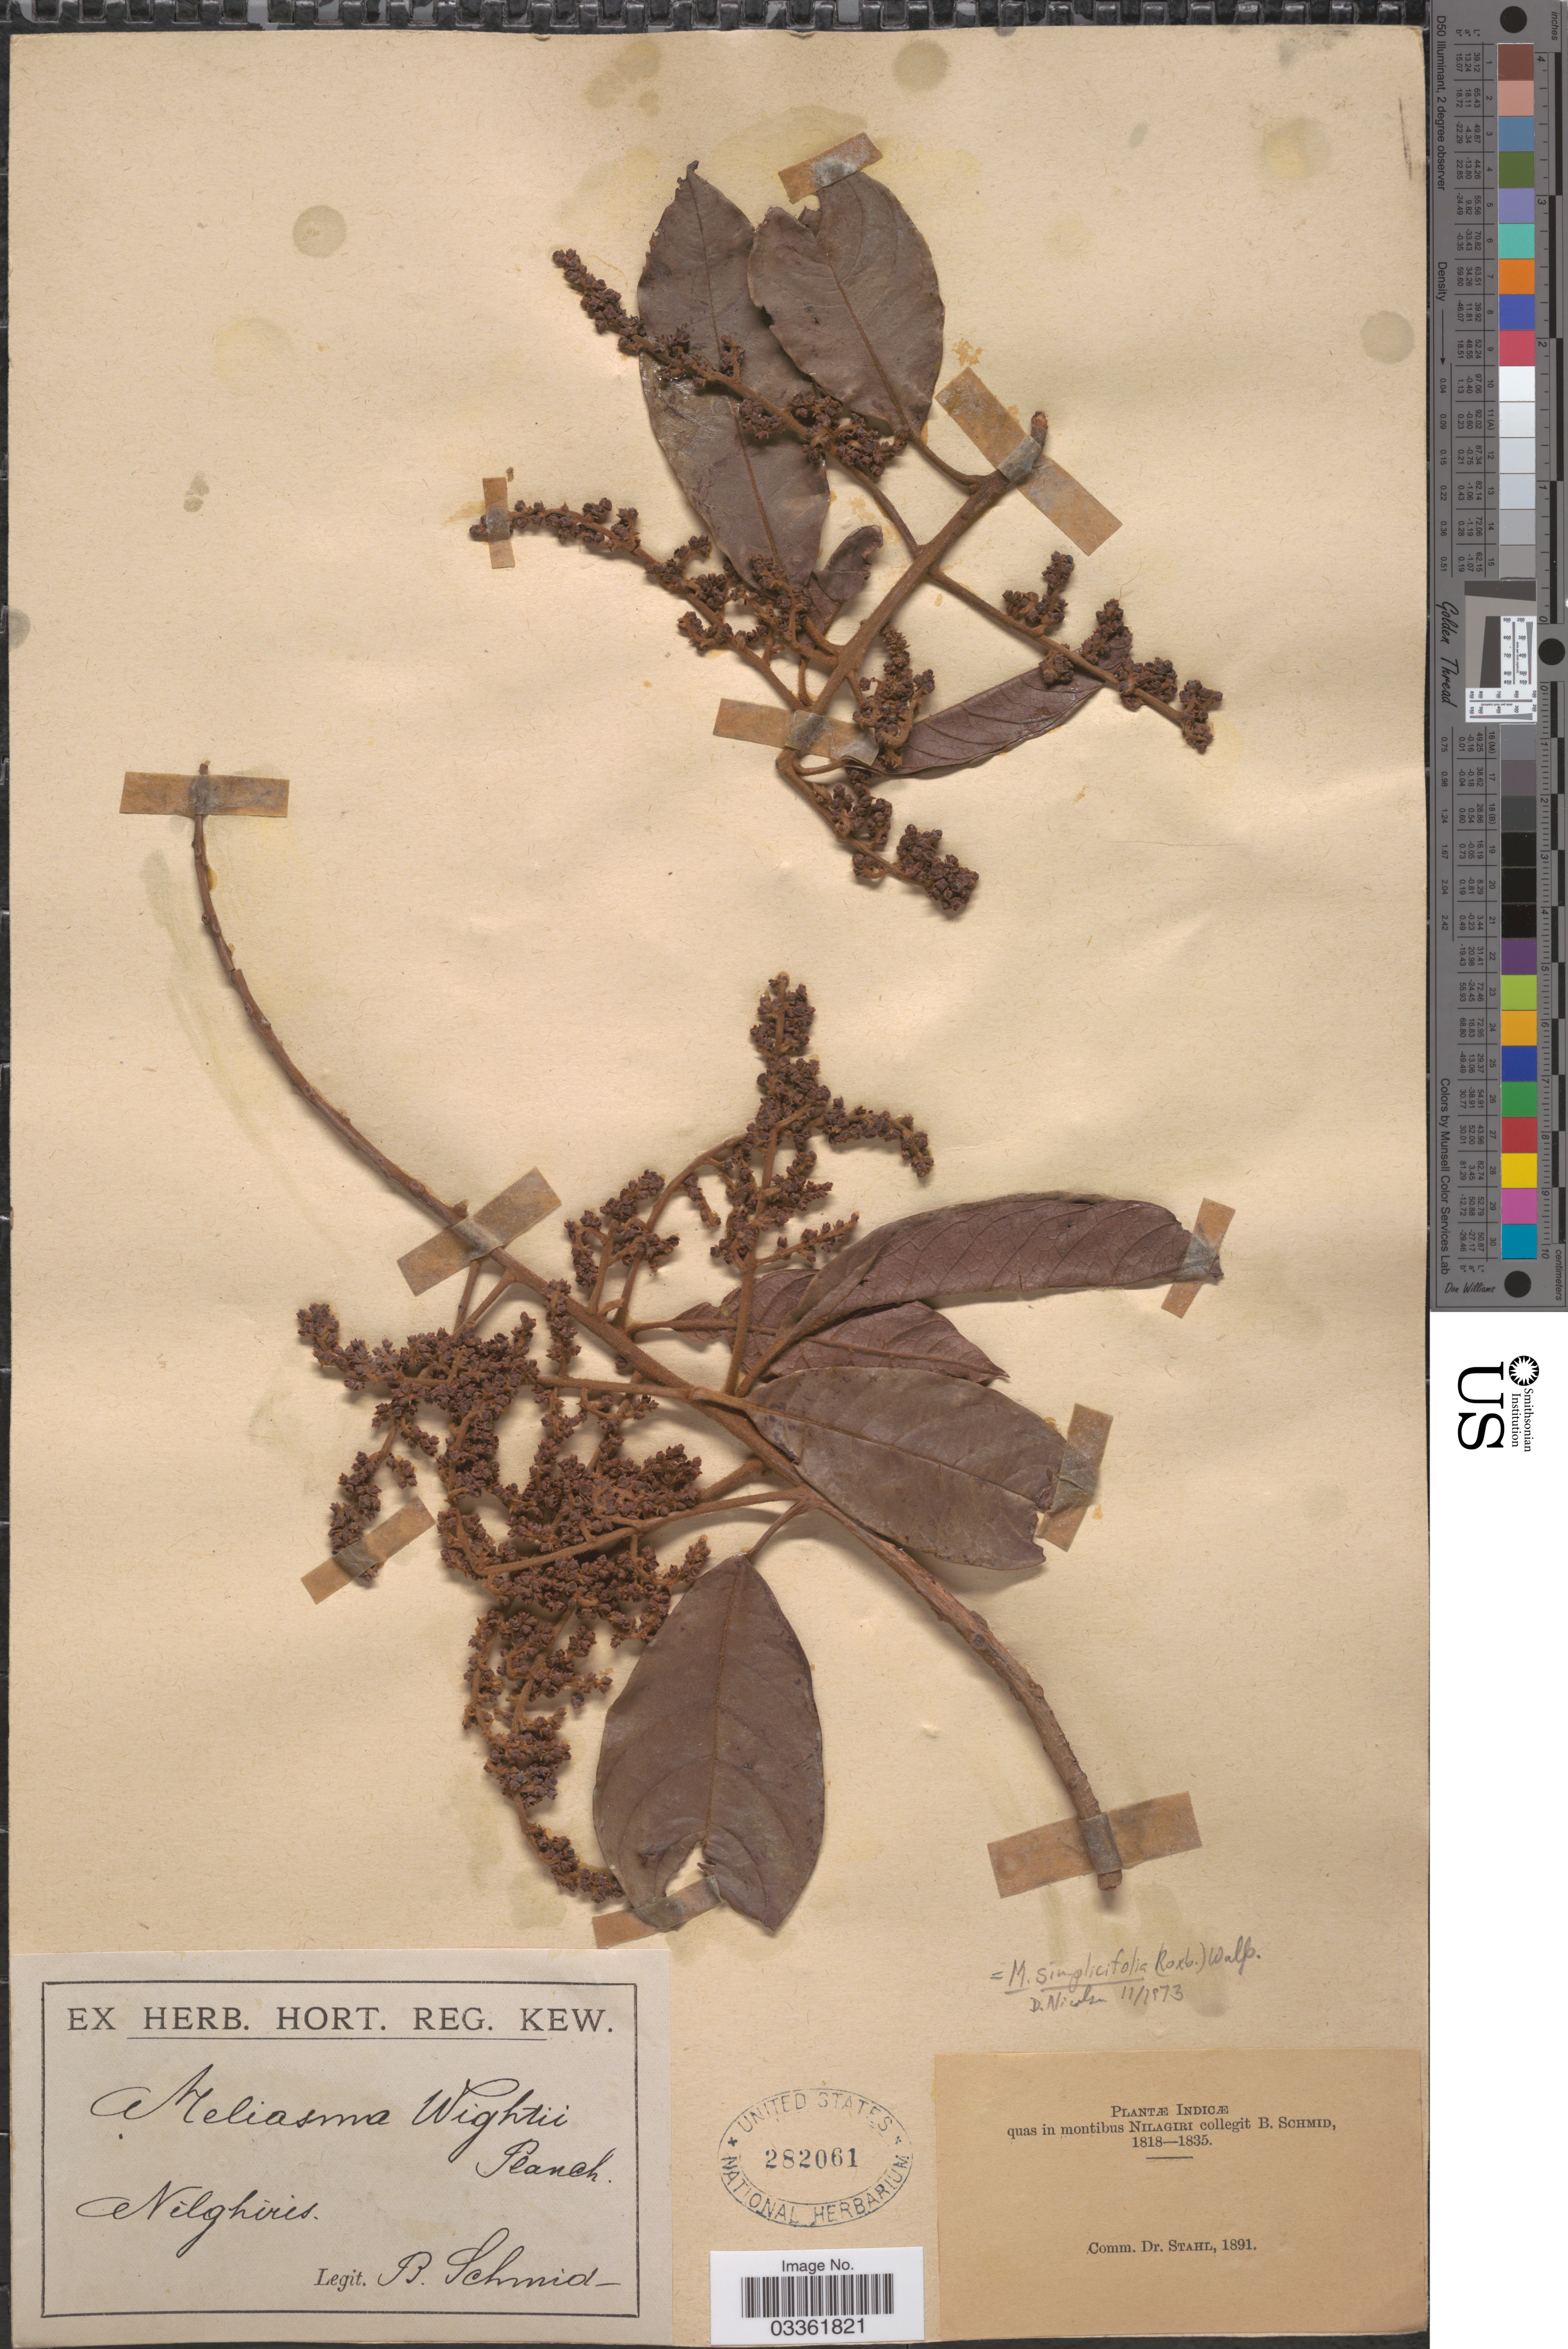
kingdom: Plantae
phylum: Tracheophyta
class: Magnoliopsida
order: Proteales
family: Sabiaceae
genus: Meliosma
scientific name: Meliosma simplicifolia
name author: (Roxb.) Walp.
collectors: B. Schmid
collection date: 1818/1835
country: India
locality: Nilghiris.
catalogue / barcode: US 282061